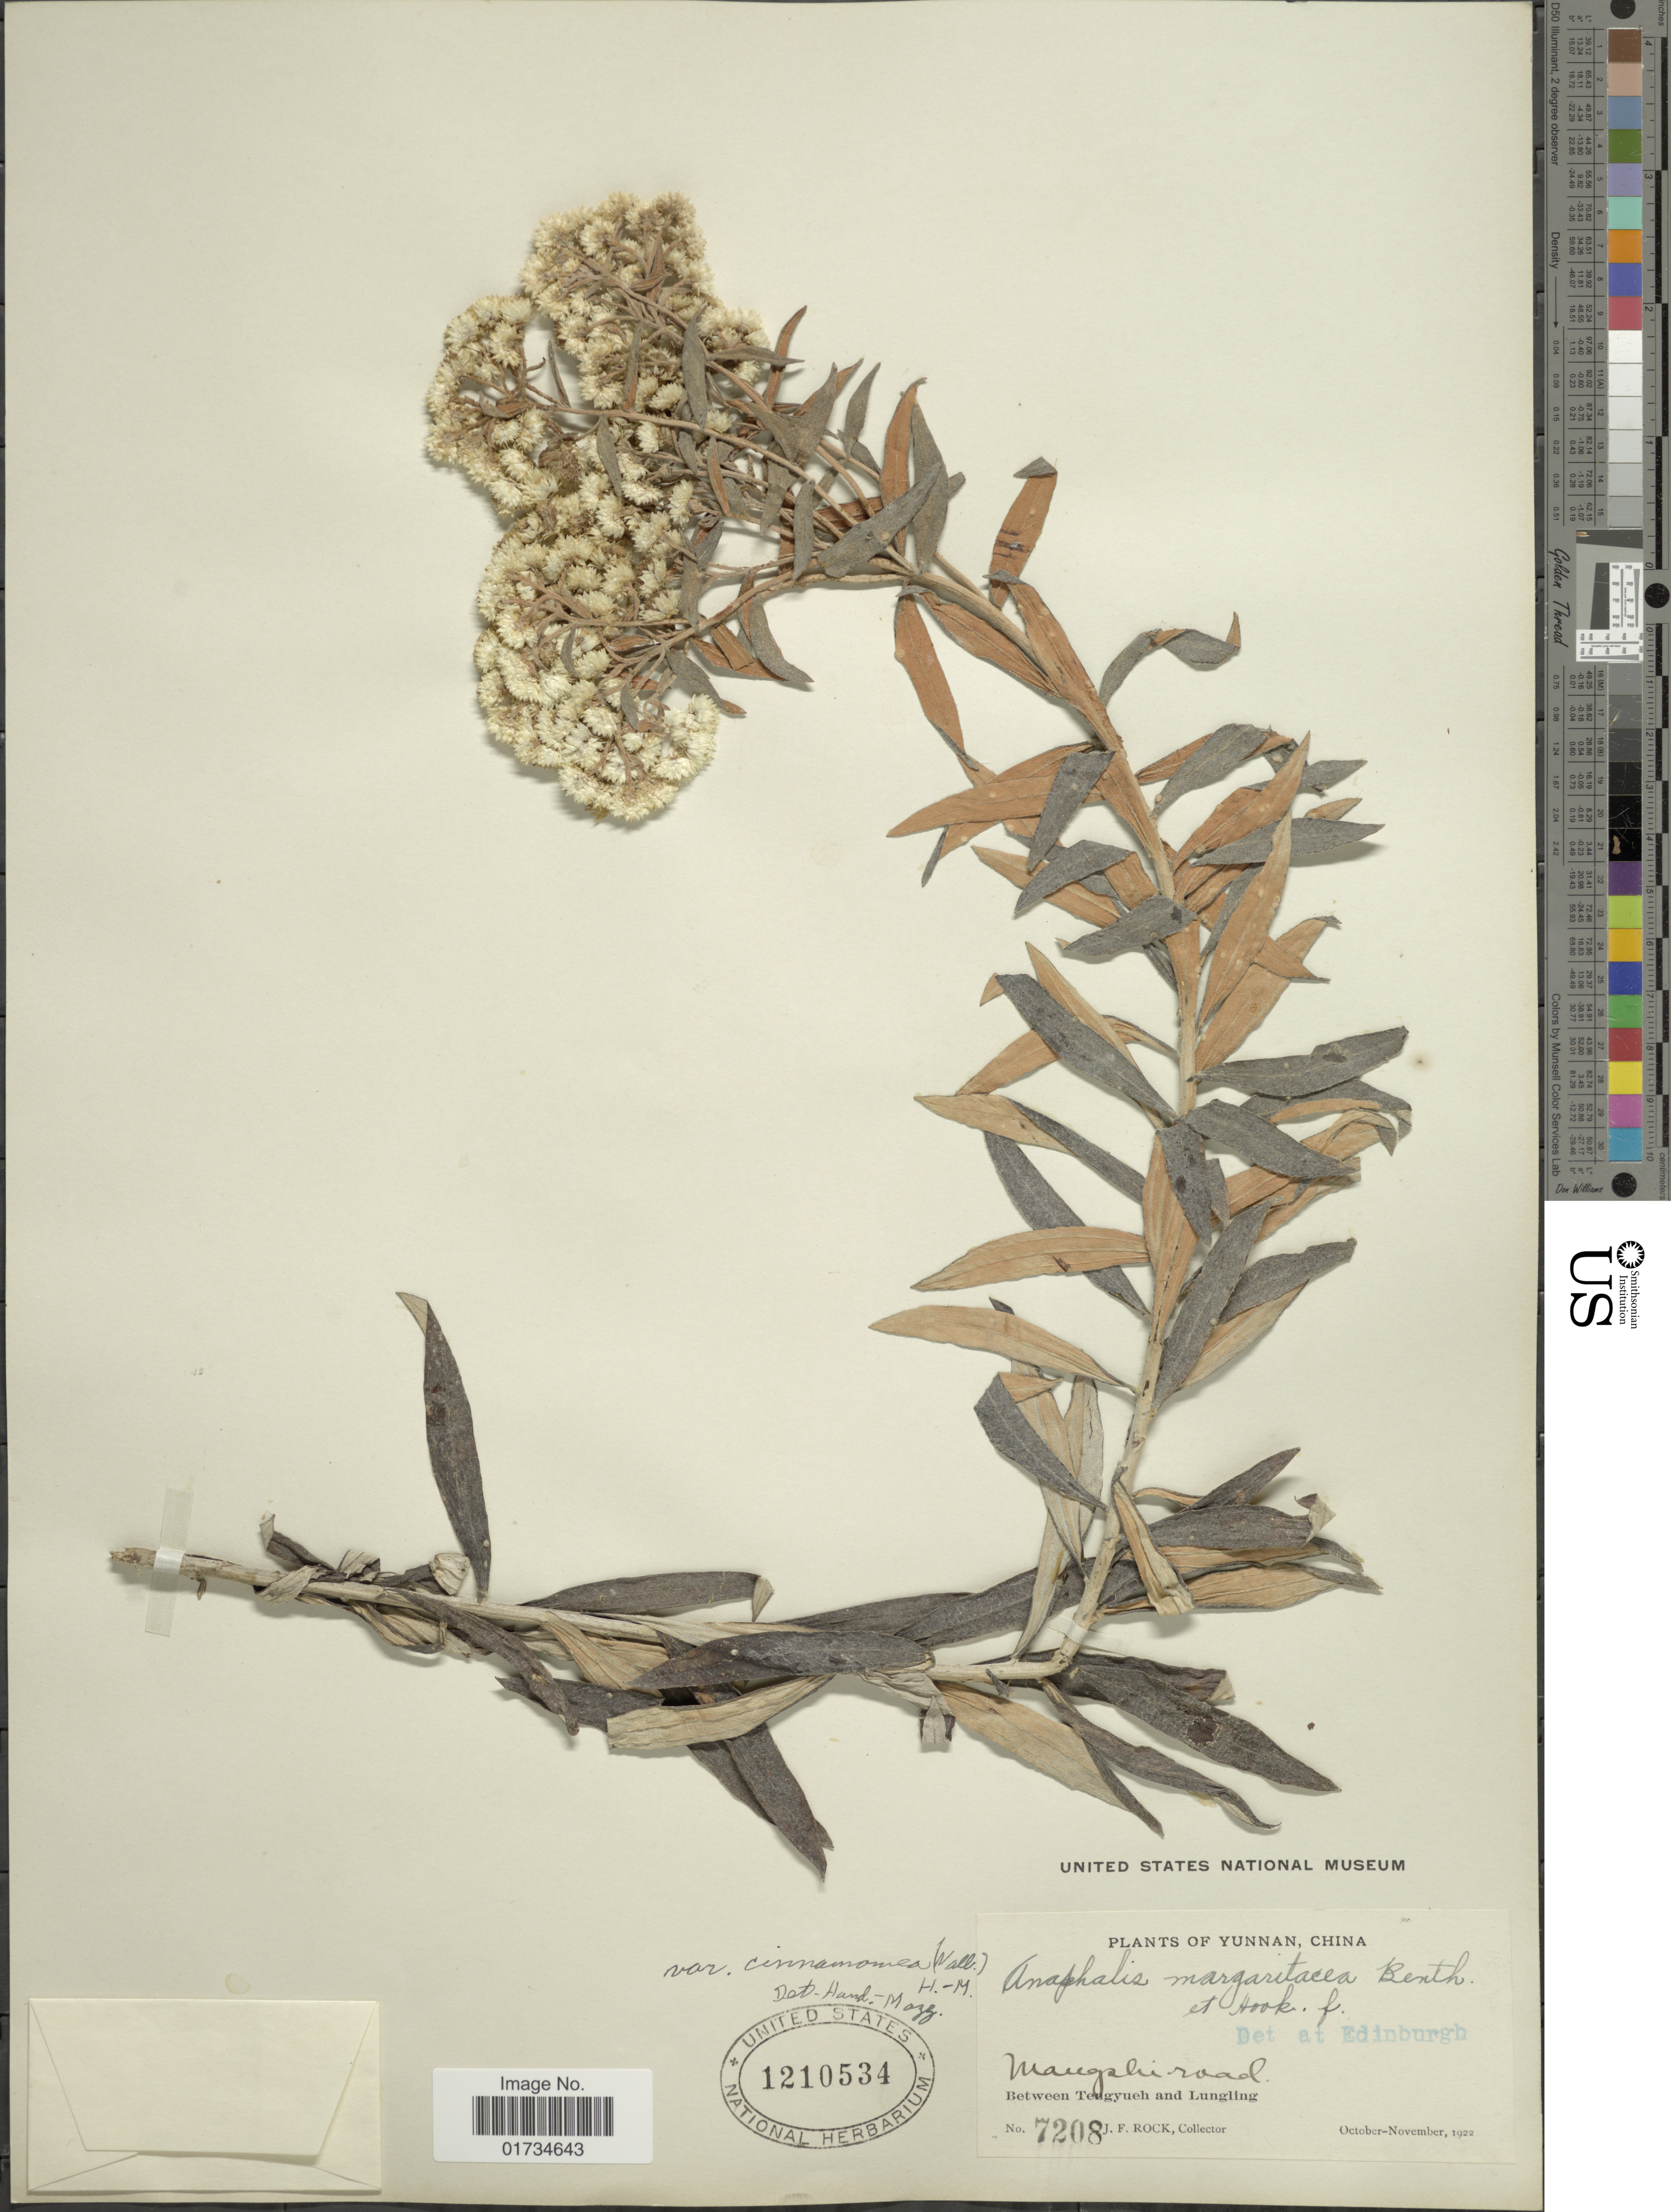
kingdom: Plantae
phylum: Tracheophyta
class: Magnoliopsida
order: Asterales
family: Asteraceae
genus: Anaphalis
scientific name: Anaphalis margaritacea var. cinnamomea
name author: (DC.) Herder & Maxim.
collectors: J. Rock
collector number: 7208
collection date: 1922-10/1922-11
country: China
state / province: Yunnan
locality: Yunnan, China. Mangshi road. Between Tengyueh and Lungling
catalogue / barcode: US 1210534